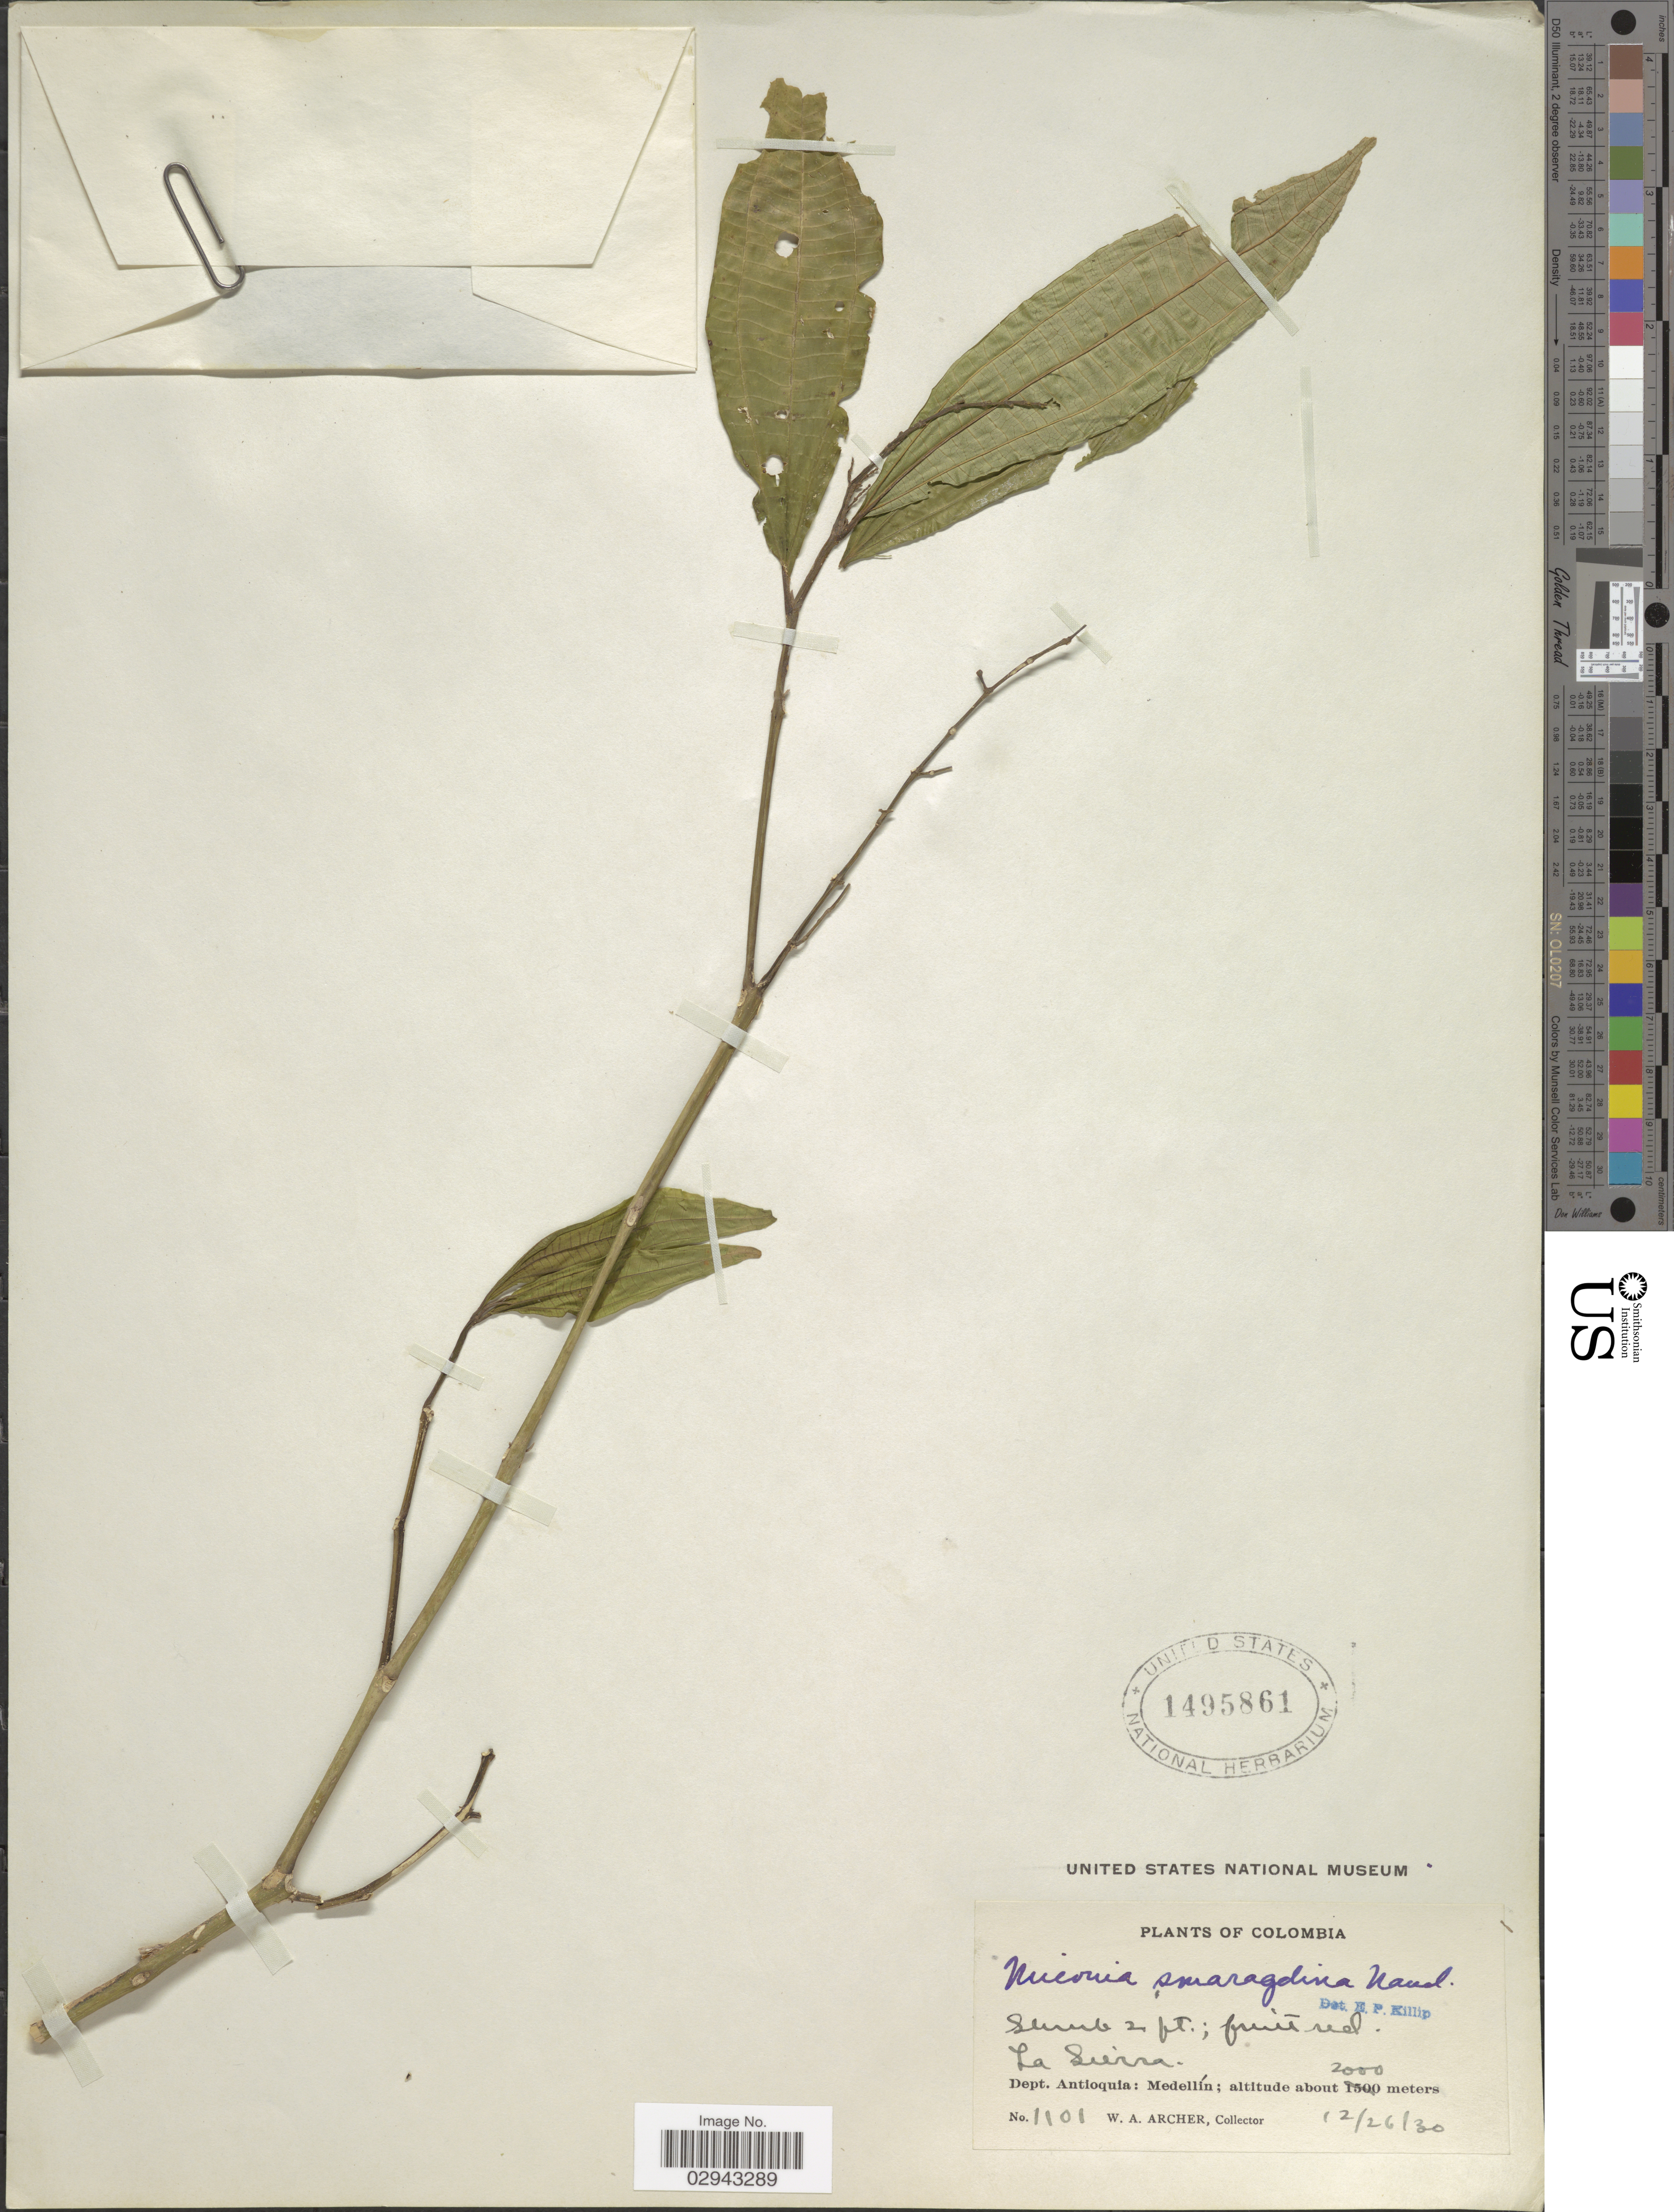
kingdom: Plantae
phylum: Tracheophyta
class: Magnoliopsida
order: Myrtales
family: Melastomataceae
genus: Miconia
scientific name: Miconia smaragdina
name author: Naudin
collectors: W. Archer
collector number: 1101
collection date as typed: Transcribed d/m/y: 26/12/30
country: Colombia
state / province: Antioquia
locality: La Sierra. Dept. Antioquia: Medellín.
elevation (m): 2000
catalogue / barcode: US 1495861